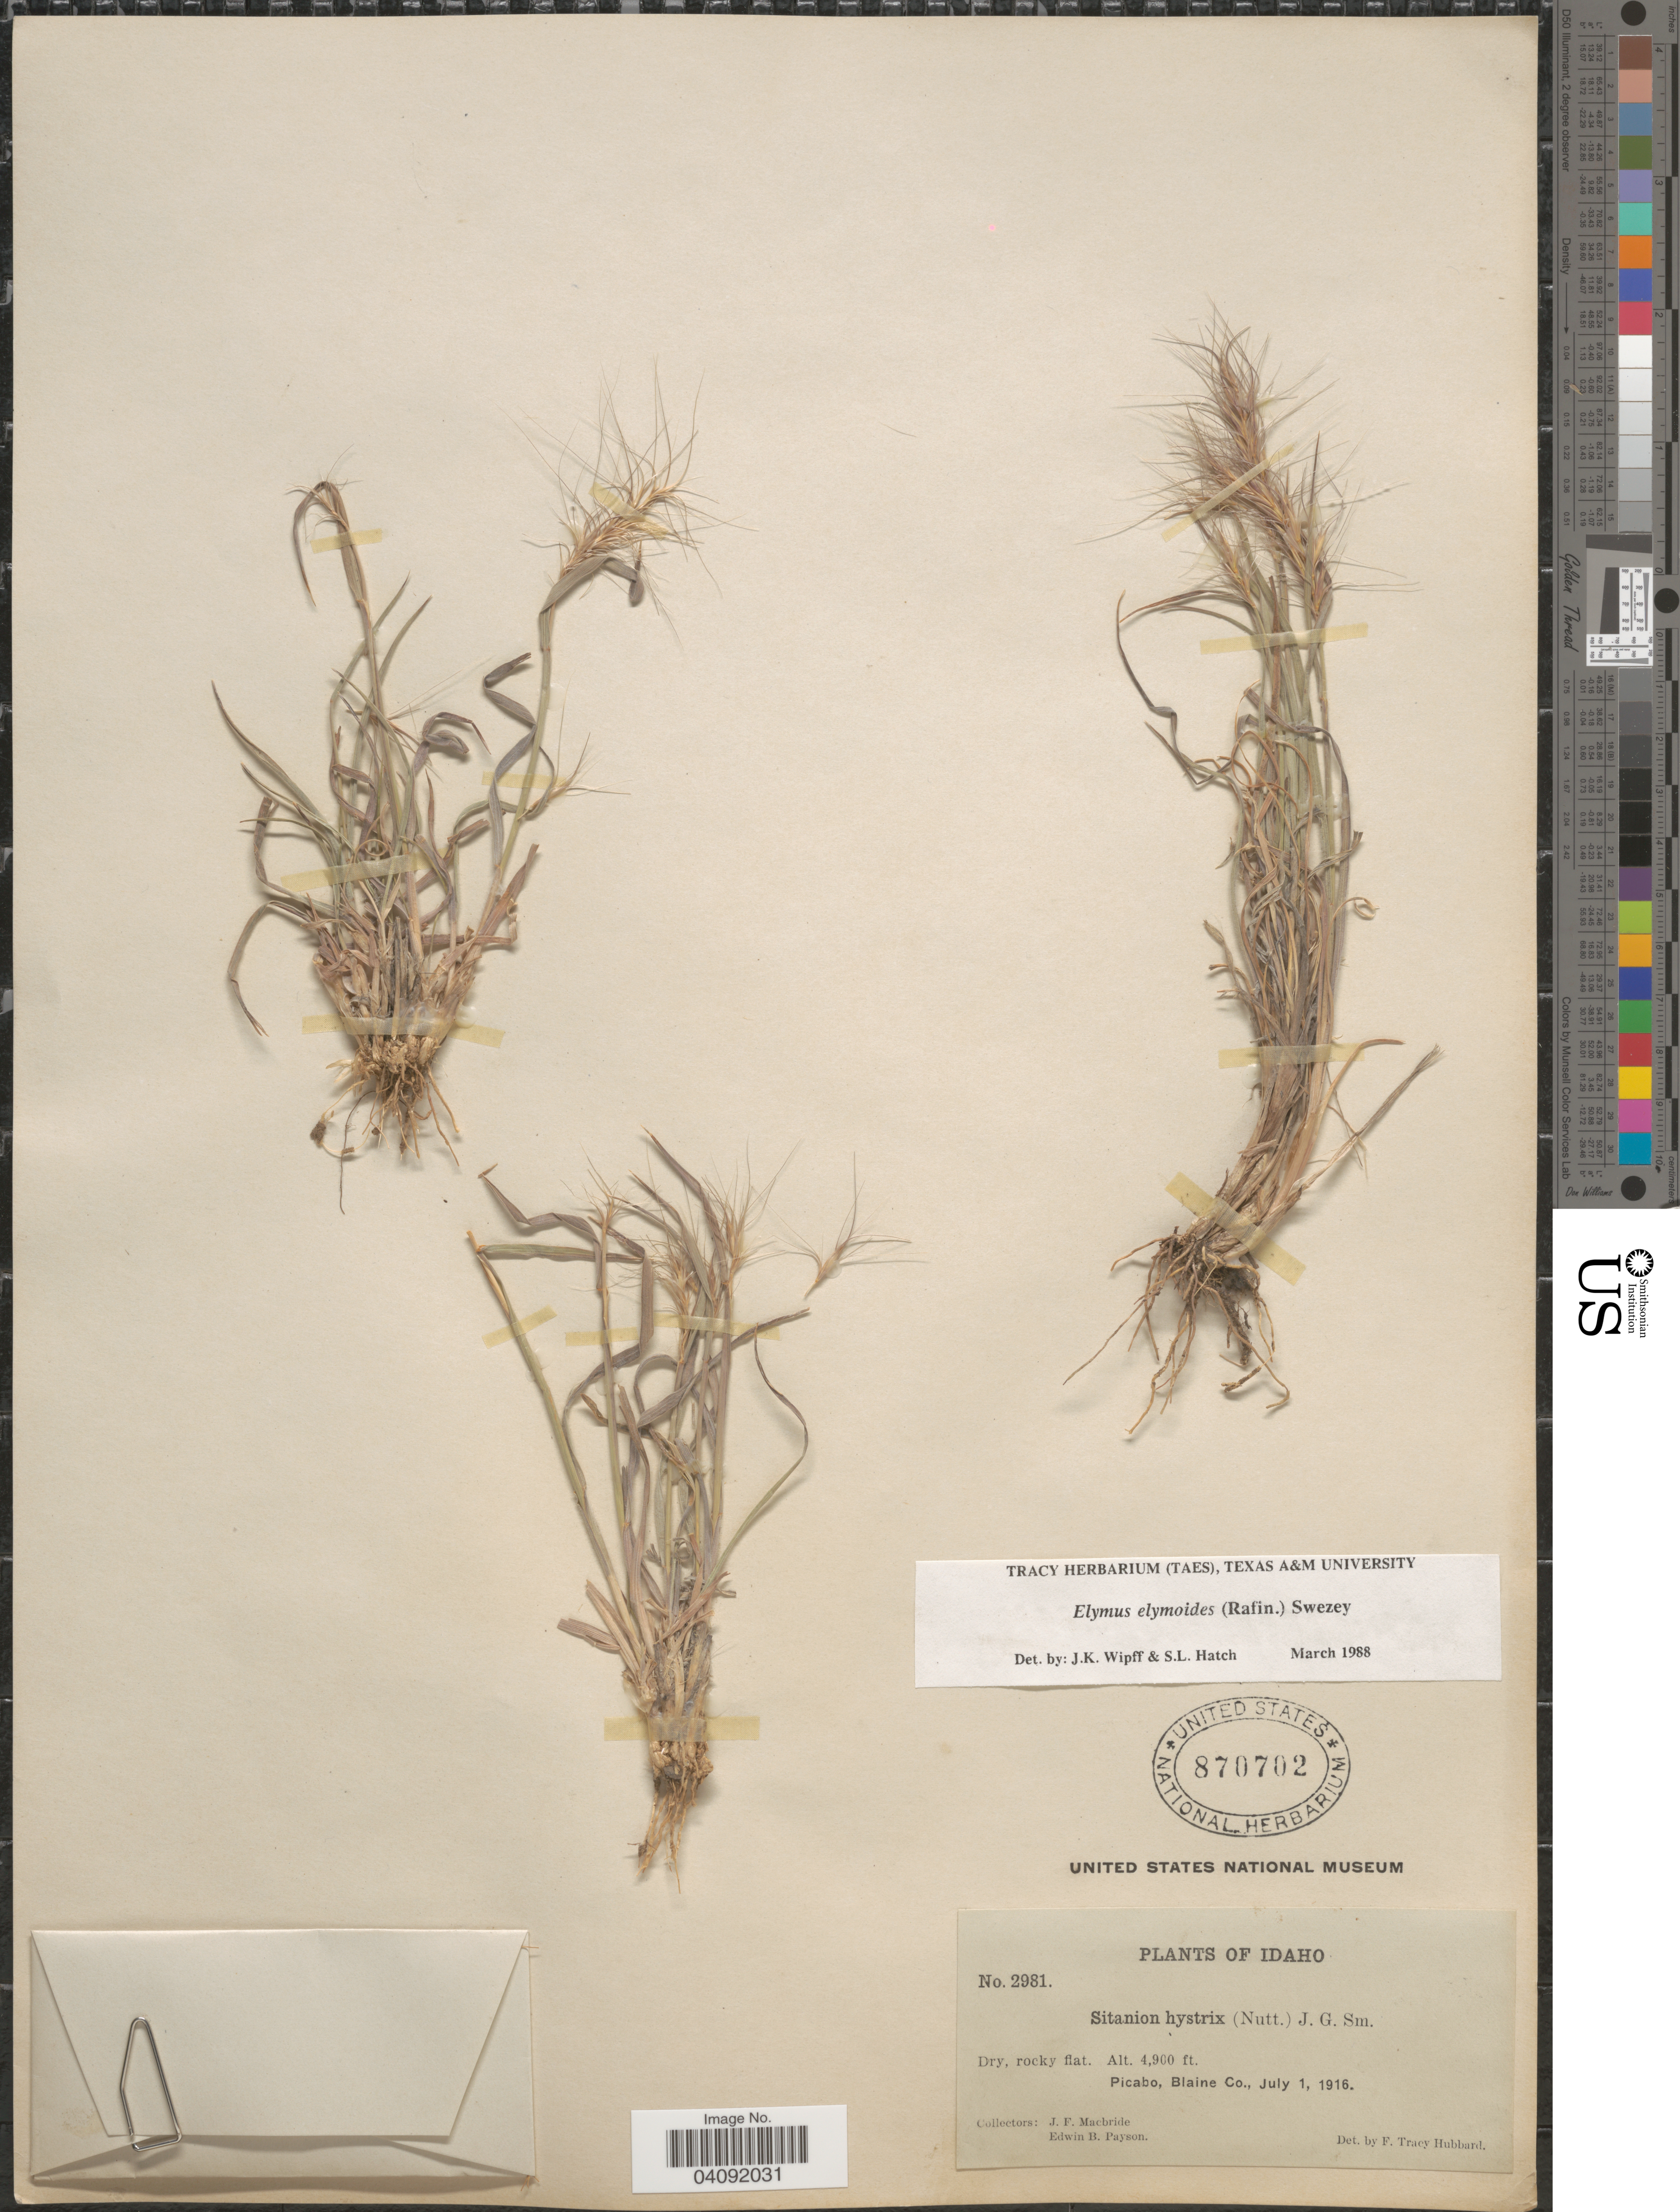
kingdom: Plantae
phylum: Tracheophyta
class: Liliopsida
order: Poales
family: Poaceae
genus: Elymus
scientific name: Elymus elymoides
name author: (Raf.) Swezey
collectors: J. F. Macbride & E. B. Payson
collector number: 2981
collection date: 1916-07-01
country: United States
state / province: Idaho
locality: Picabo, Blaine Co.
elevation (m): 1494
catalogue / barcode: US 870702